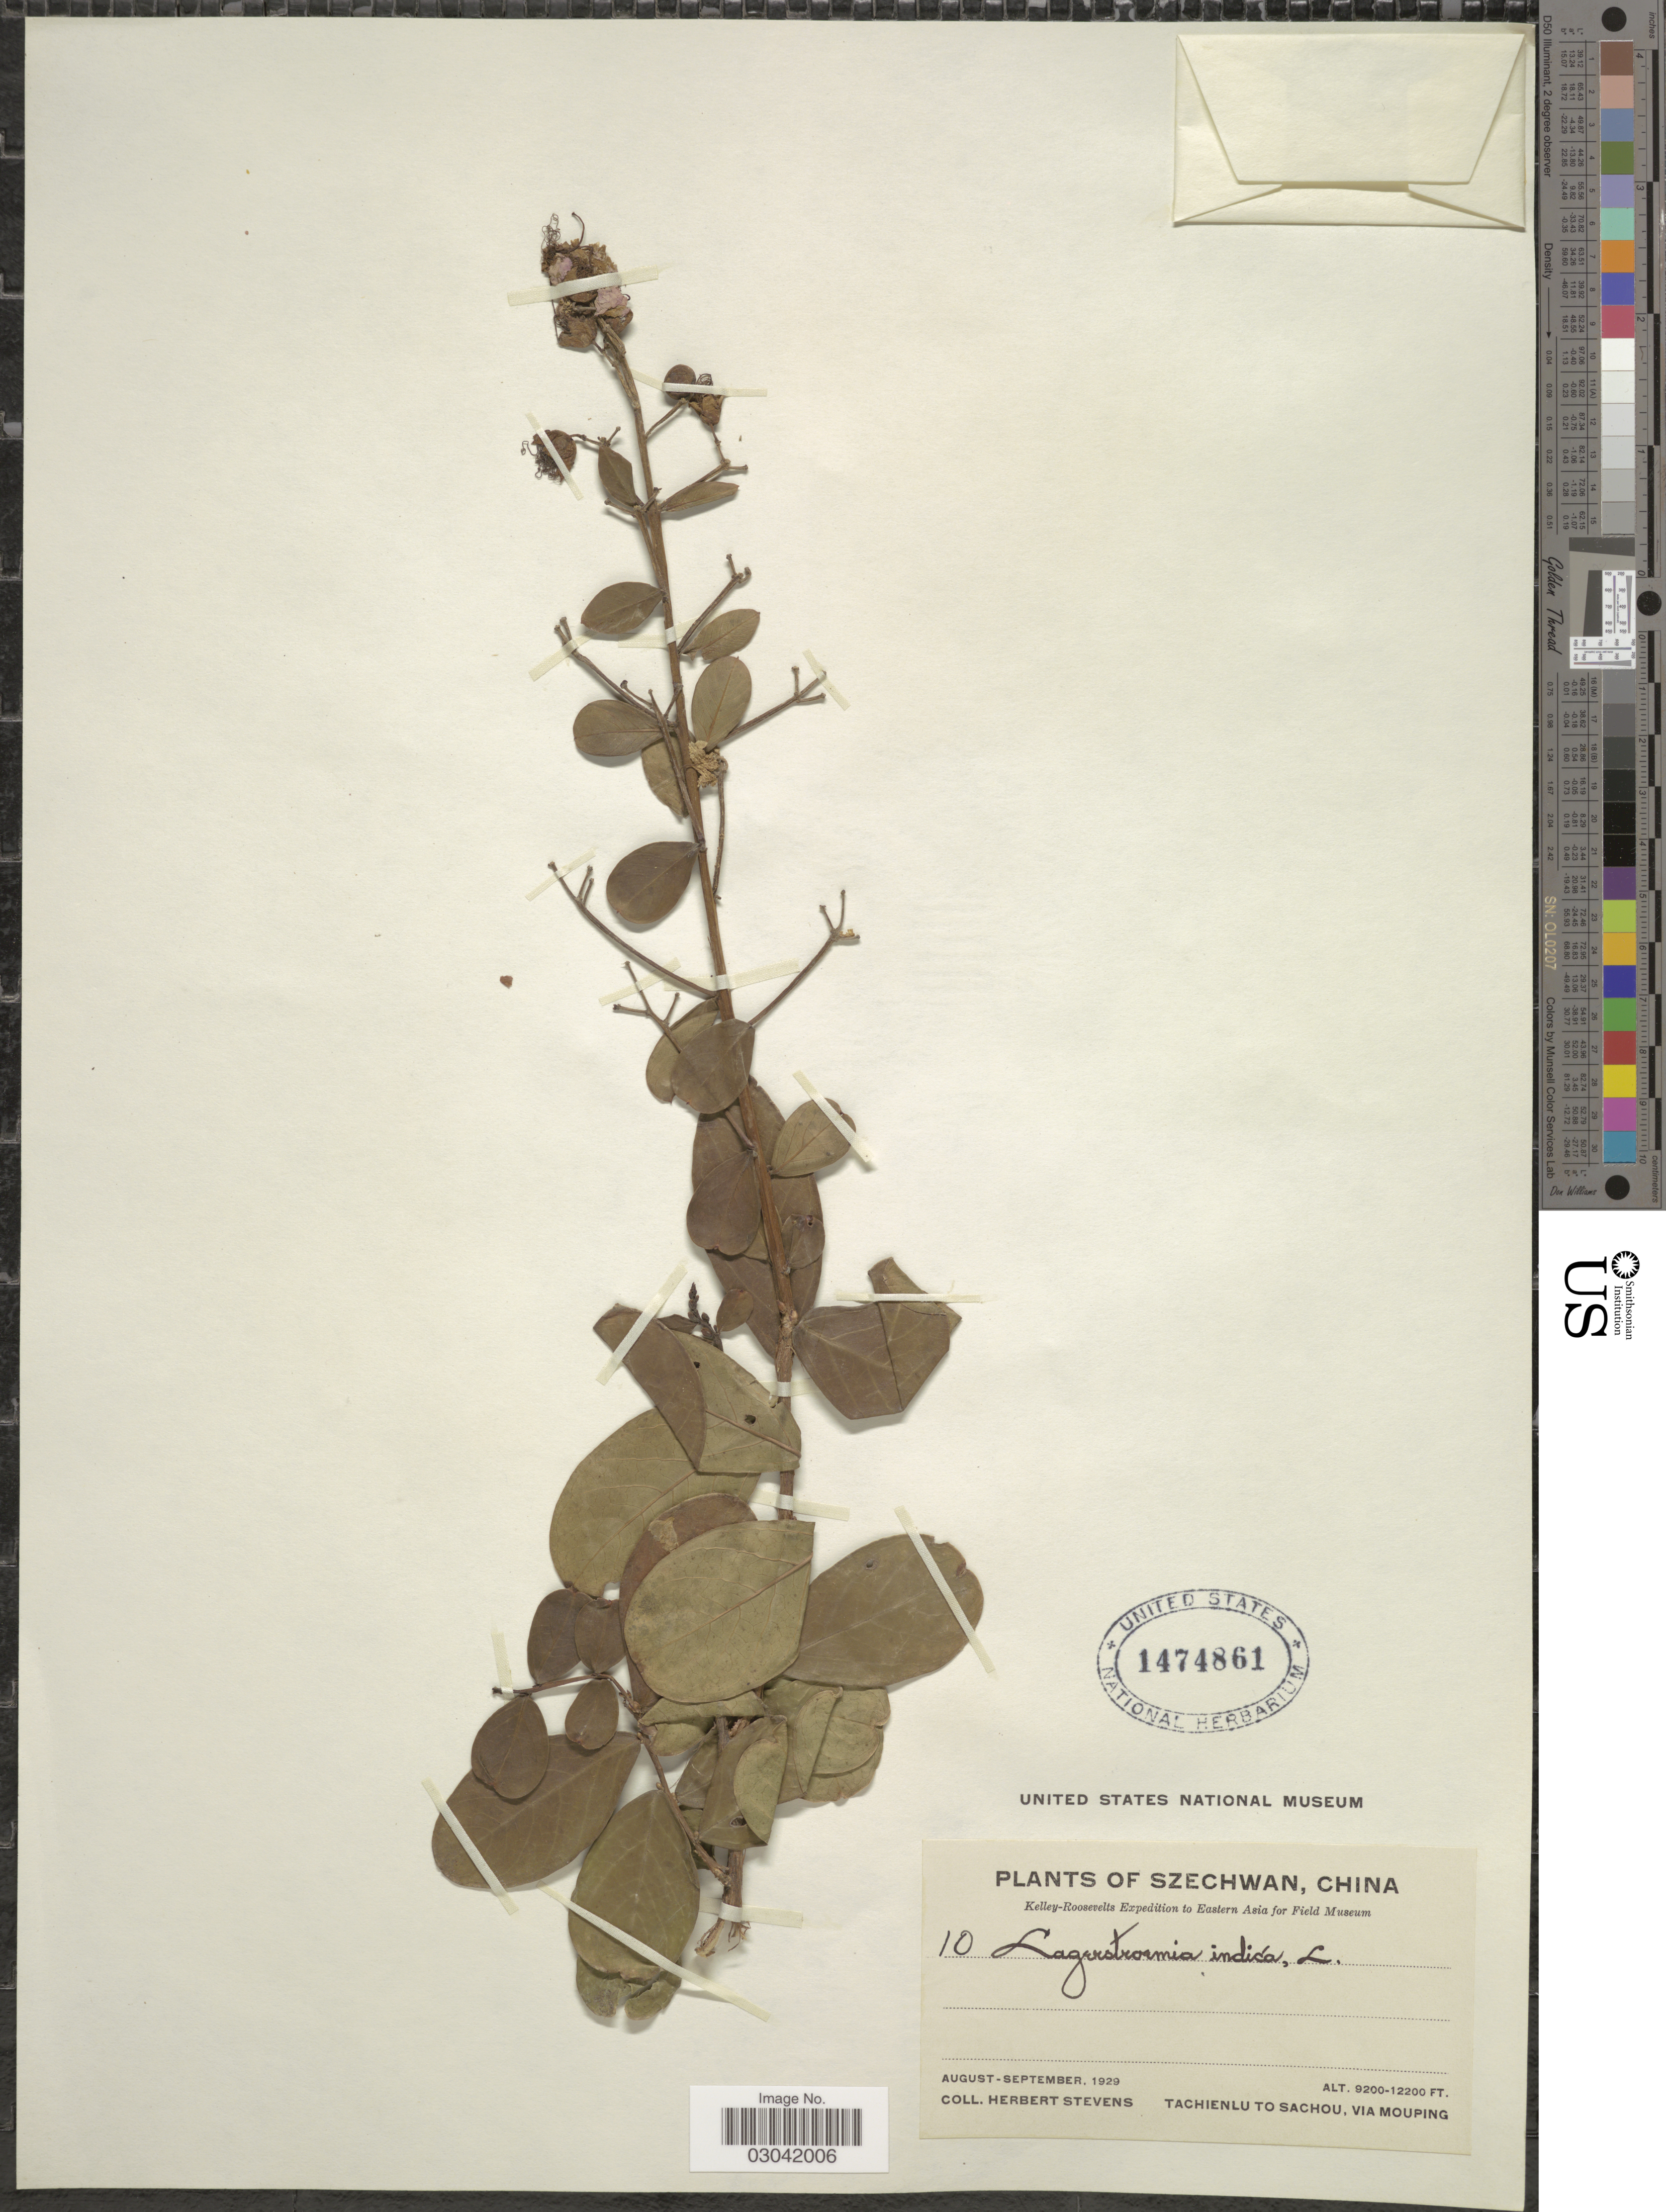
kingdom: Plantae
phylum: Tracheophyta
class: Magnoliopsida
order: Myrtales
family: Lythraceae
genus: Lagerstroemia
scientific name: Lagerstroemia indica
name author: L.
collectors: H. Stevens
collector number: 10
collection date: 1929-08/1929-09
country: China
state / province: Sichuan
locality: Szechwan, Eastern Asia. Tachienlu to Sachou, via Mouping.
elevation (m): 2804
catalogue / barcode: US 1474861